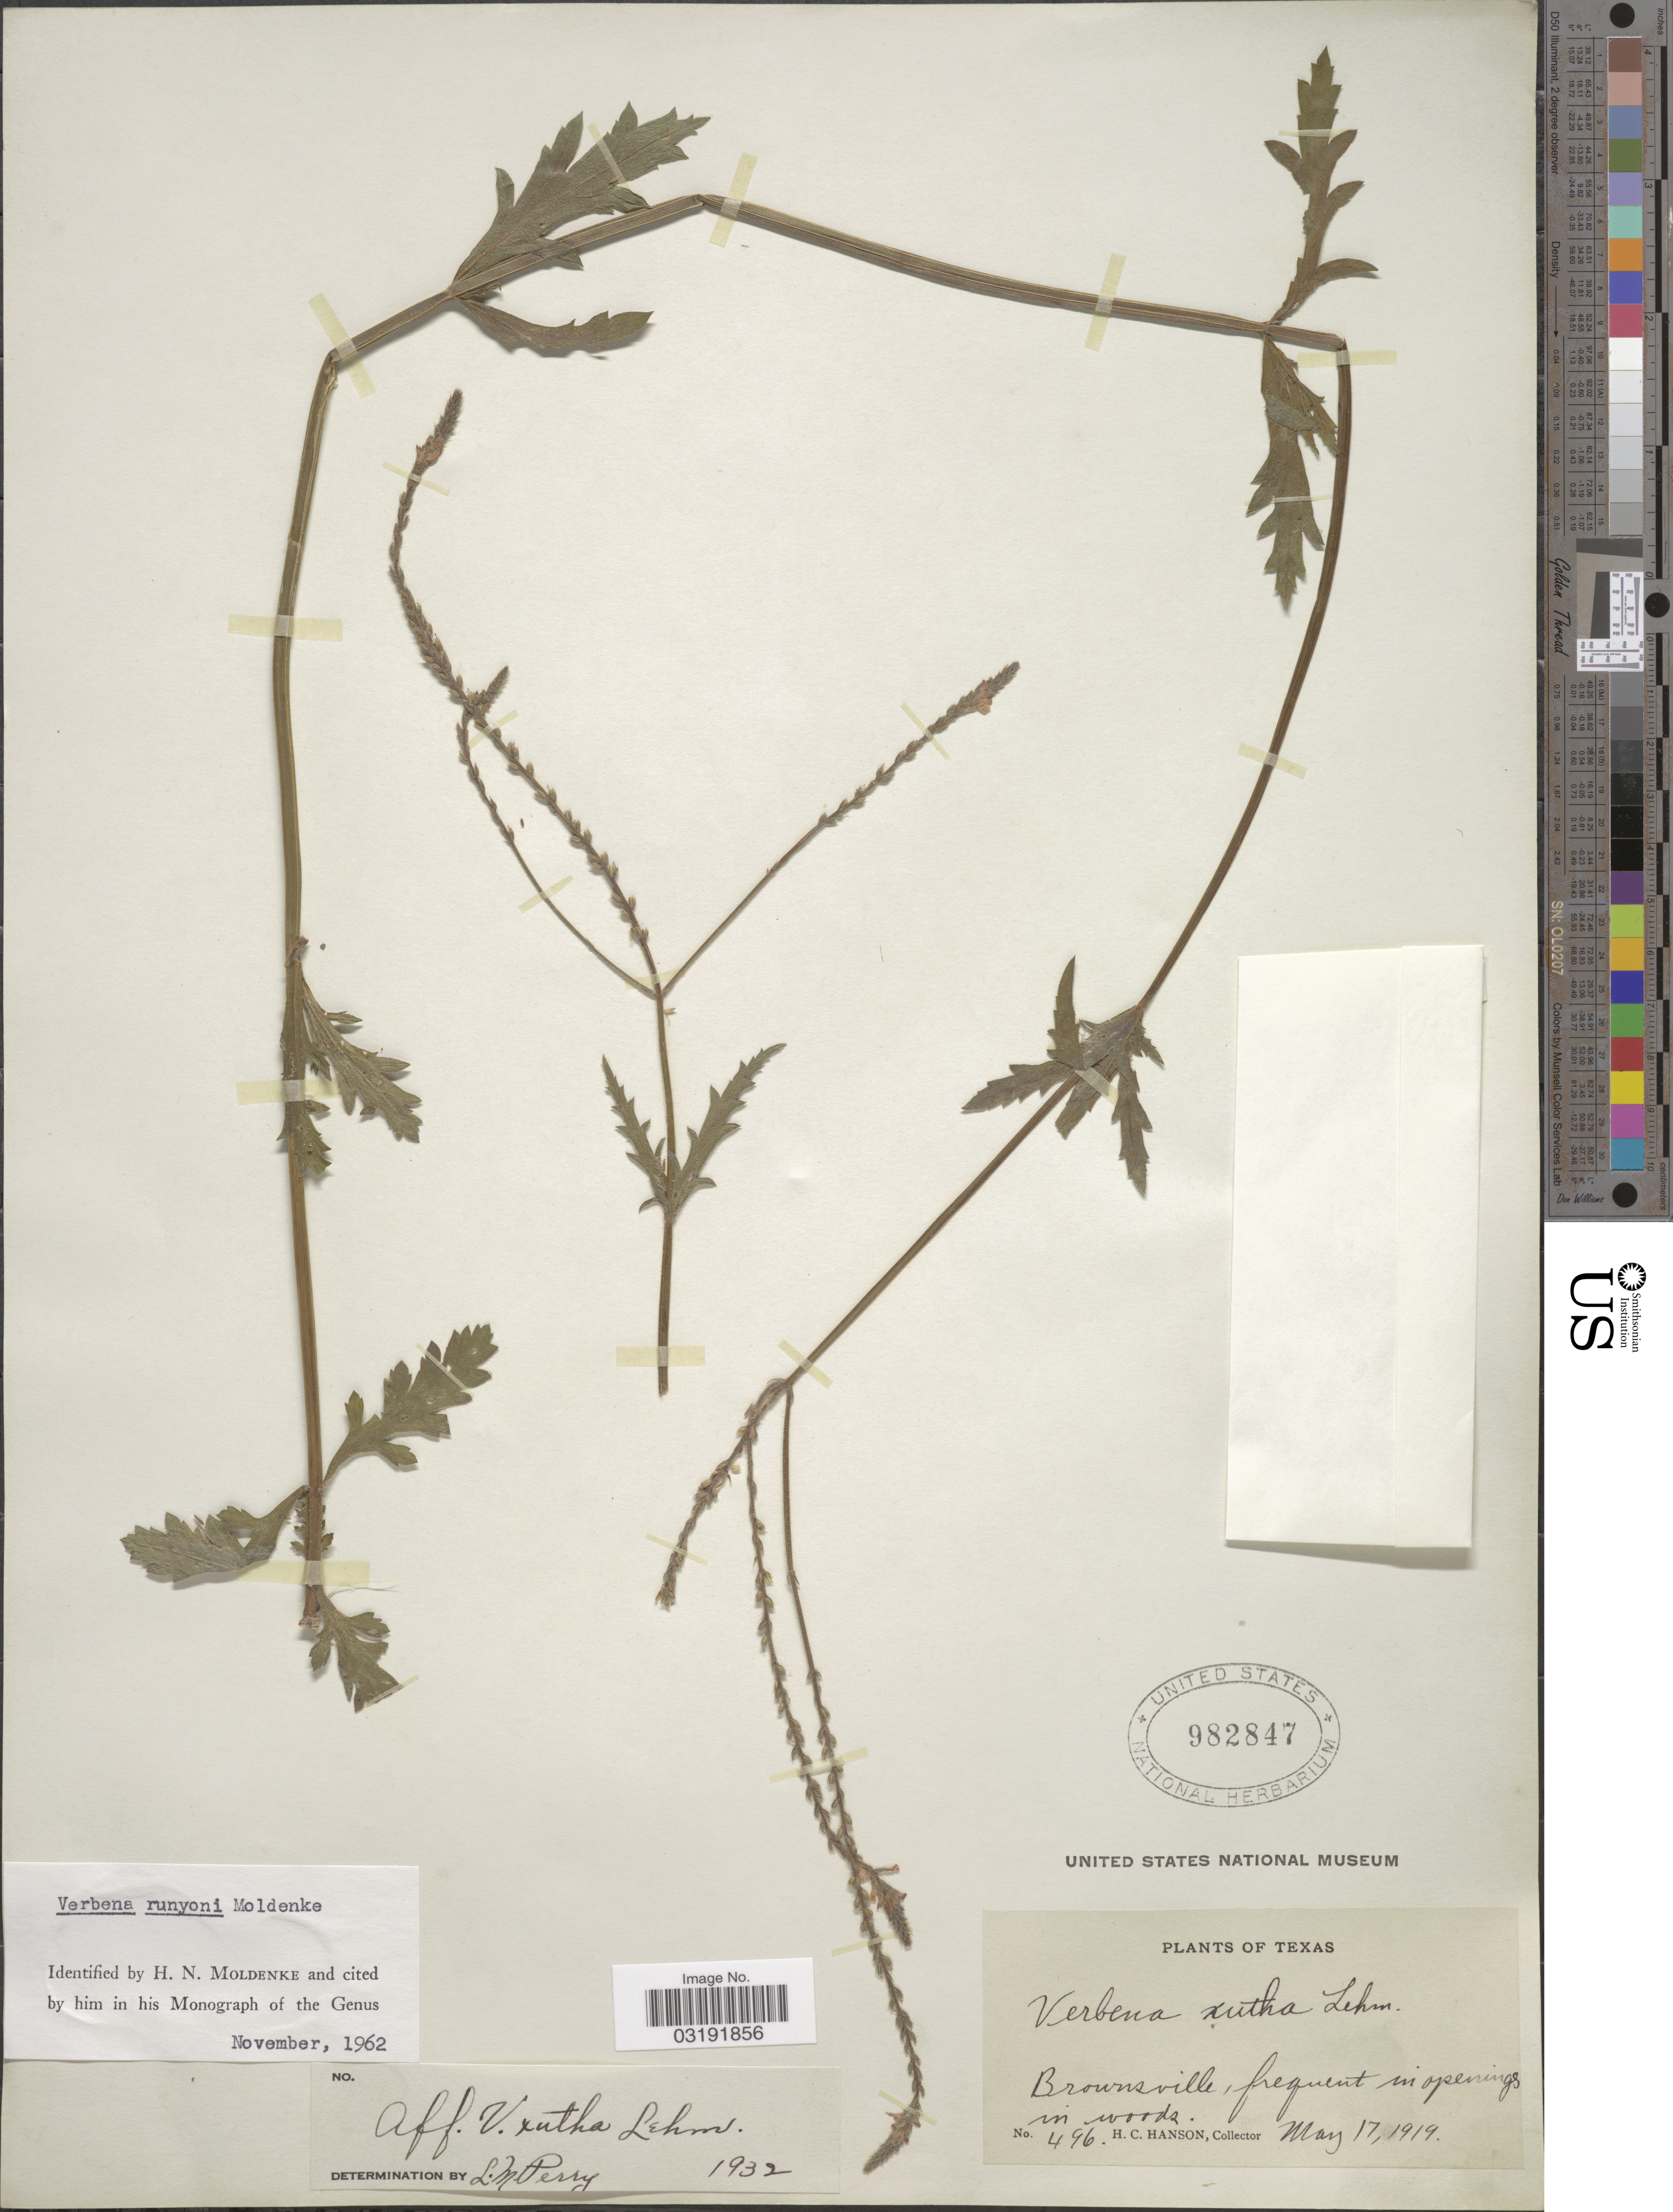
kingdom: Plantae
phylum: Tracheophyta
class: Magnoliopsida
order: Lamiales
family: Verbenaceae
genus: Verbena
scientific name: Verbena neomexicana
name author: (A. Gray) Small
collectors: H. Hanson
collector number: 496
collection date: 1919-05-17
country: United States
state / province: Texas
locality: Brownsville.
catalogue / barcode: US 982847